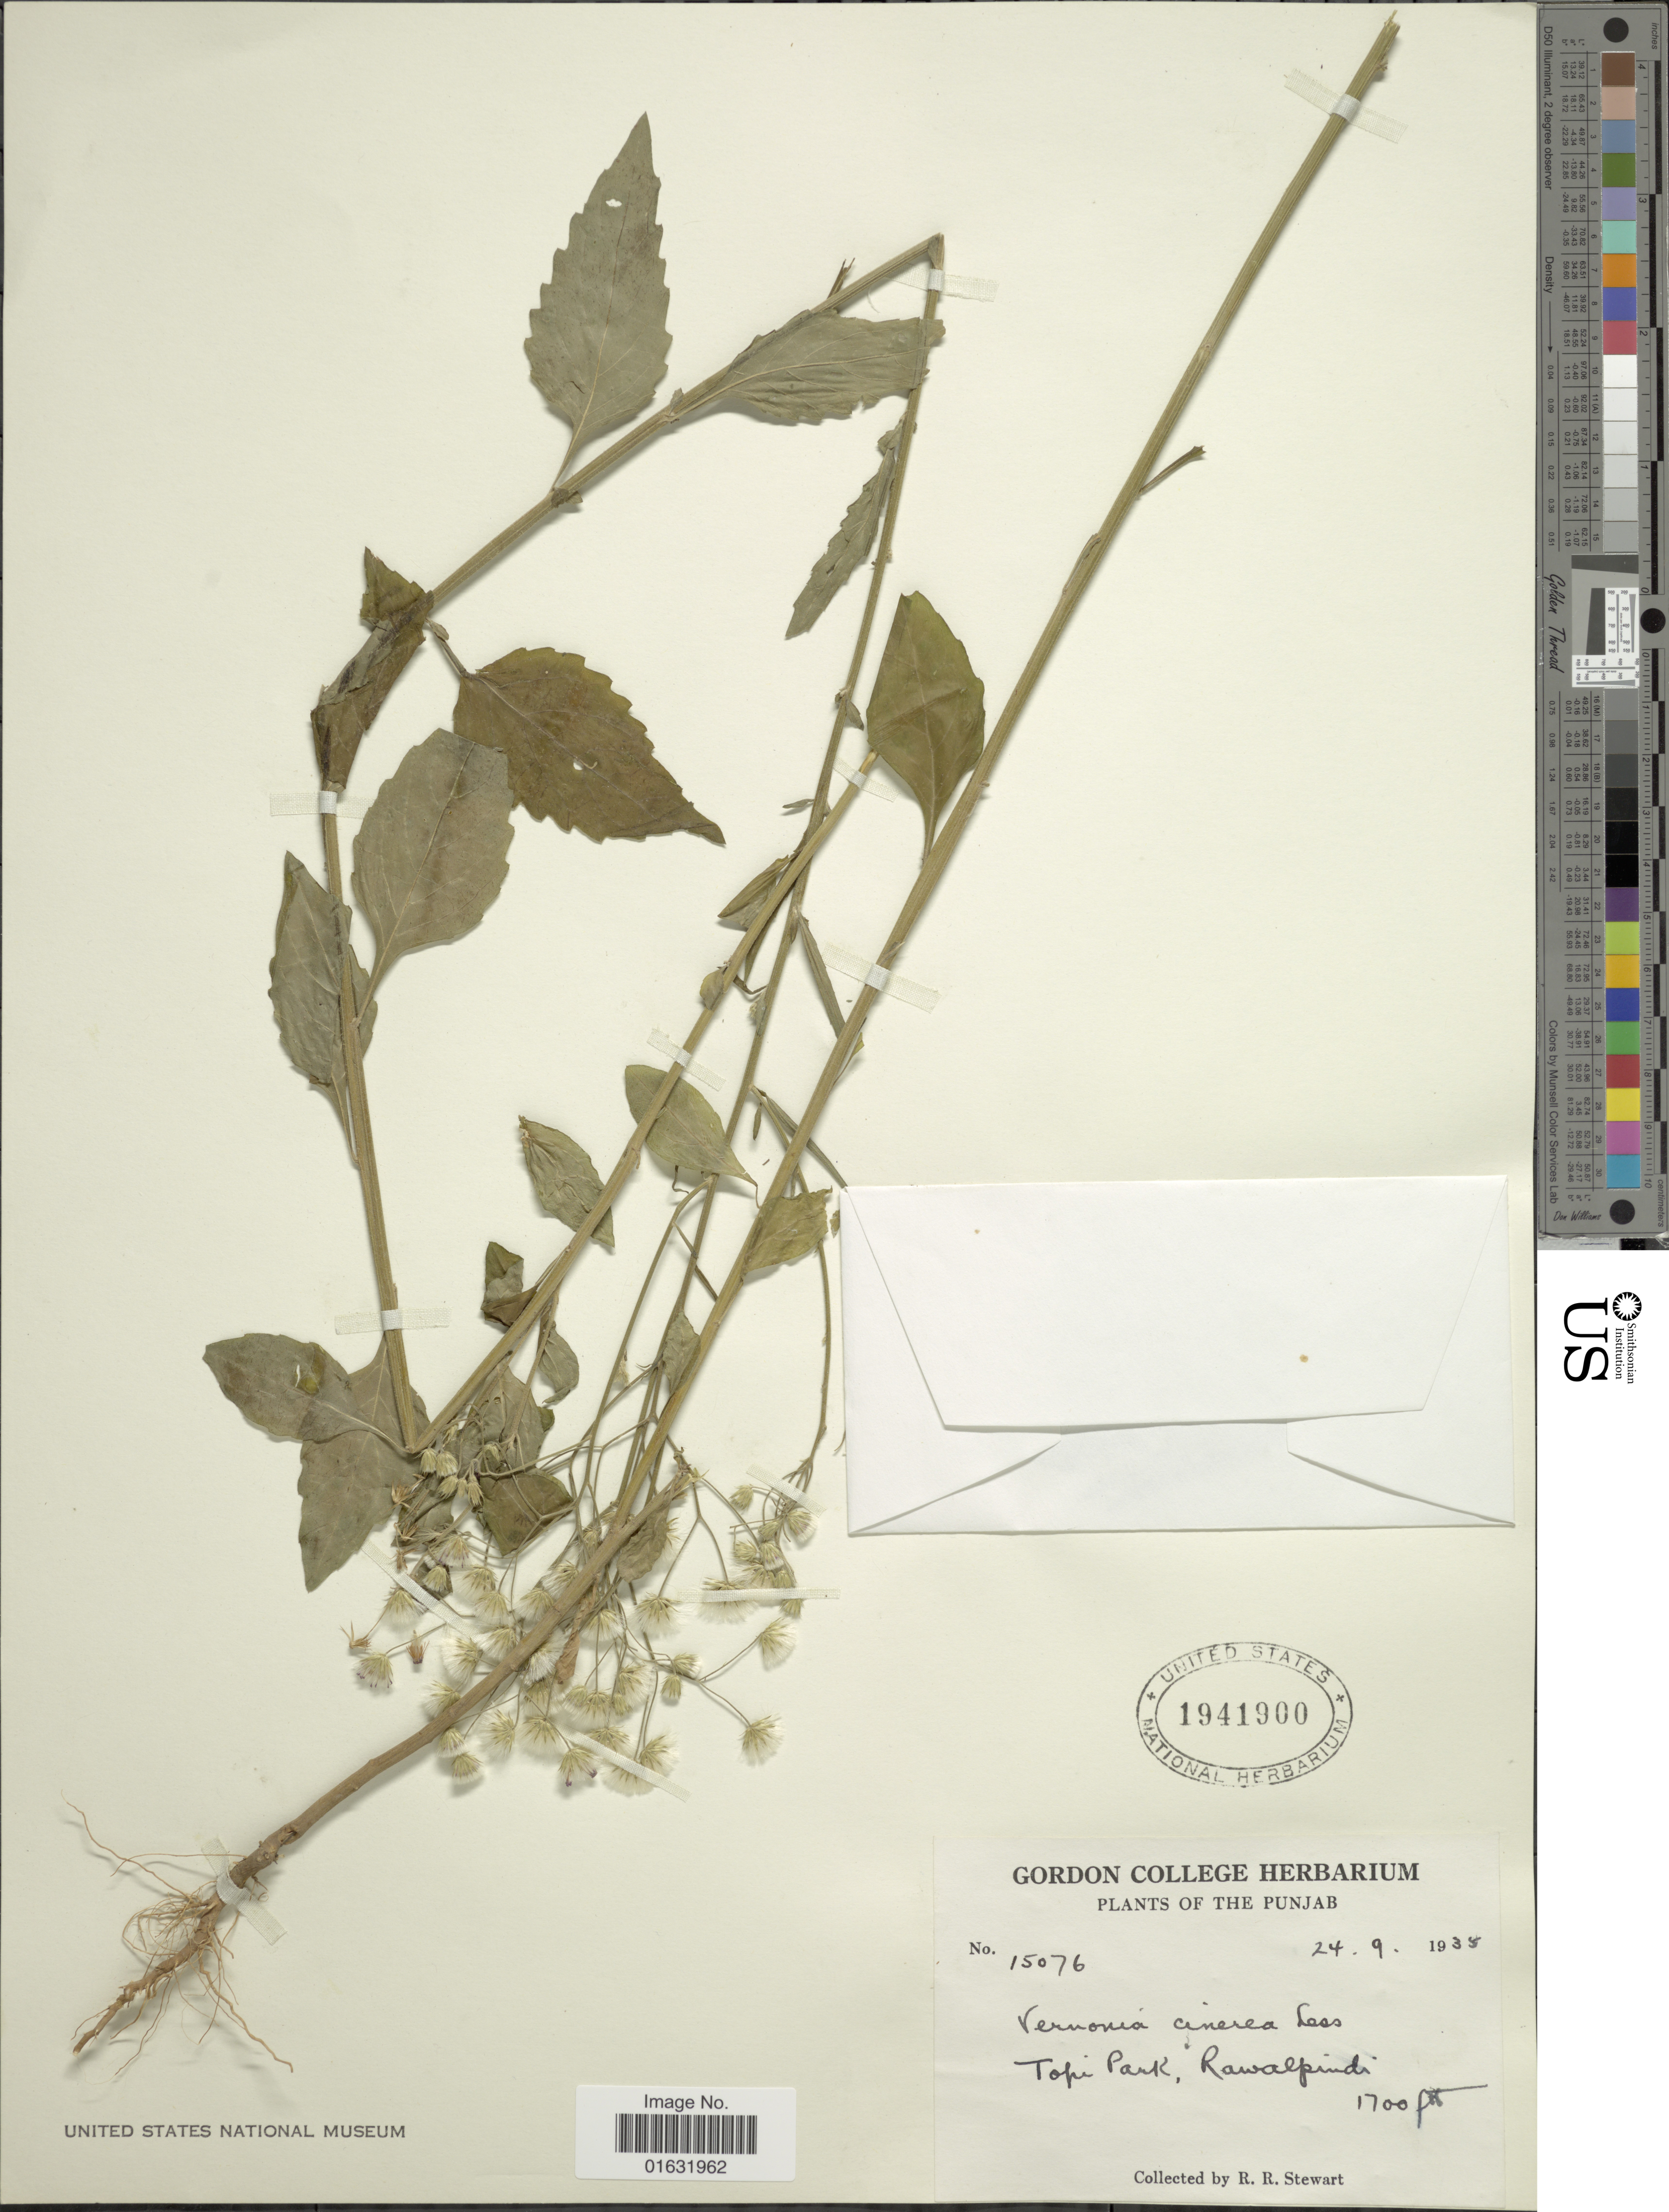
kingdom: Plantae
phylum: Tracheophyta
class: Magnoliopsida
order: Asterales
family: Asteraceae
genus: Cyanthillium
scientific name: Cyanthillium cinereum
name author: (L.) H. Rob.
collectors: R. R. Stewart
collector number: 15076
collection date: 1935-09-24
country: India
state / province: Punjab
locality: The Punjab, Topi Pank, Rawalpinda.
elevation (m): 518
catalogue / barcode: US 1941900